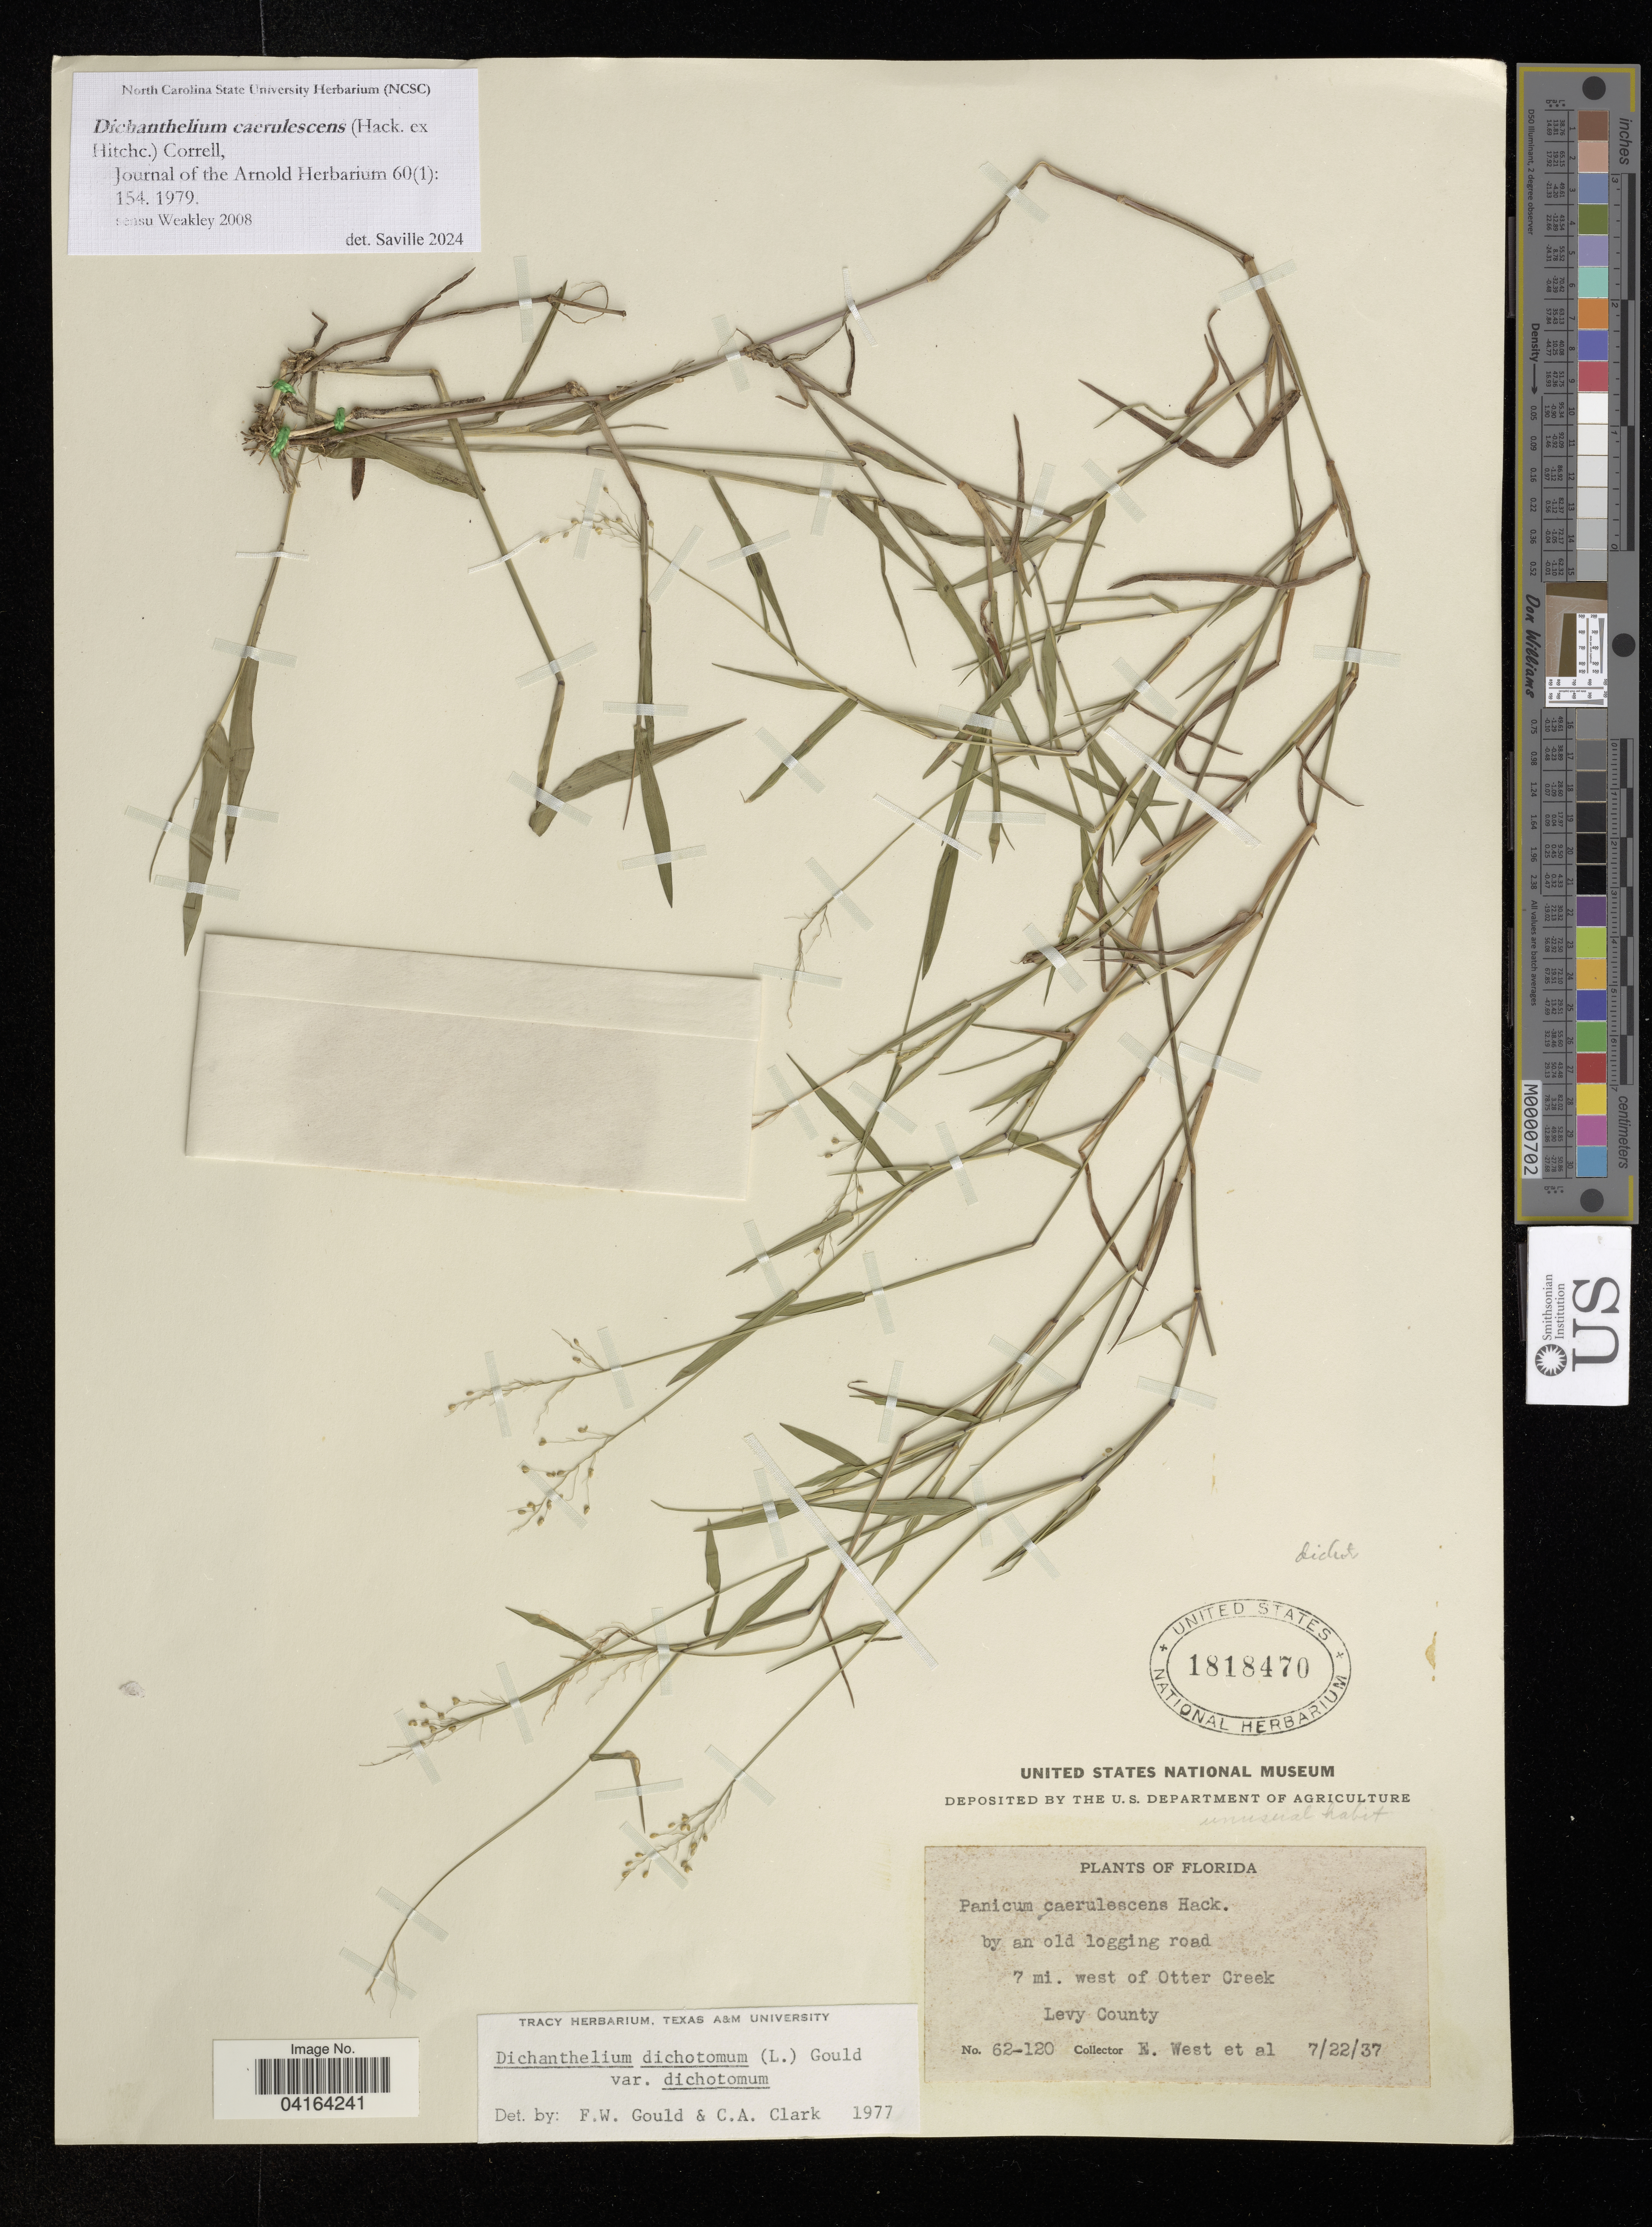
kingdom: Plantae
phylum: Tracheophyta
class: Liliopsida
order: Poales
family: Poaceae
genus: Dichanthelium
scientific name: Dichanthelium caerulescens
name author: (Hack. ex Hitchc.) Correll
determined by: Saville, A. C., (NCSC), North Carolina State University (UNITED STATES)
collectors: E. West & et al.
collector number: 62-120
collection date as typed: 37 JUL 22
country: United States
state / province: Florida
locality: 7 mi. west of Otter Creek. Levy County.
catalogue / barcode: US 1818470